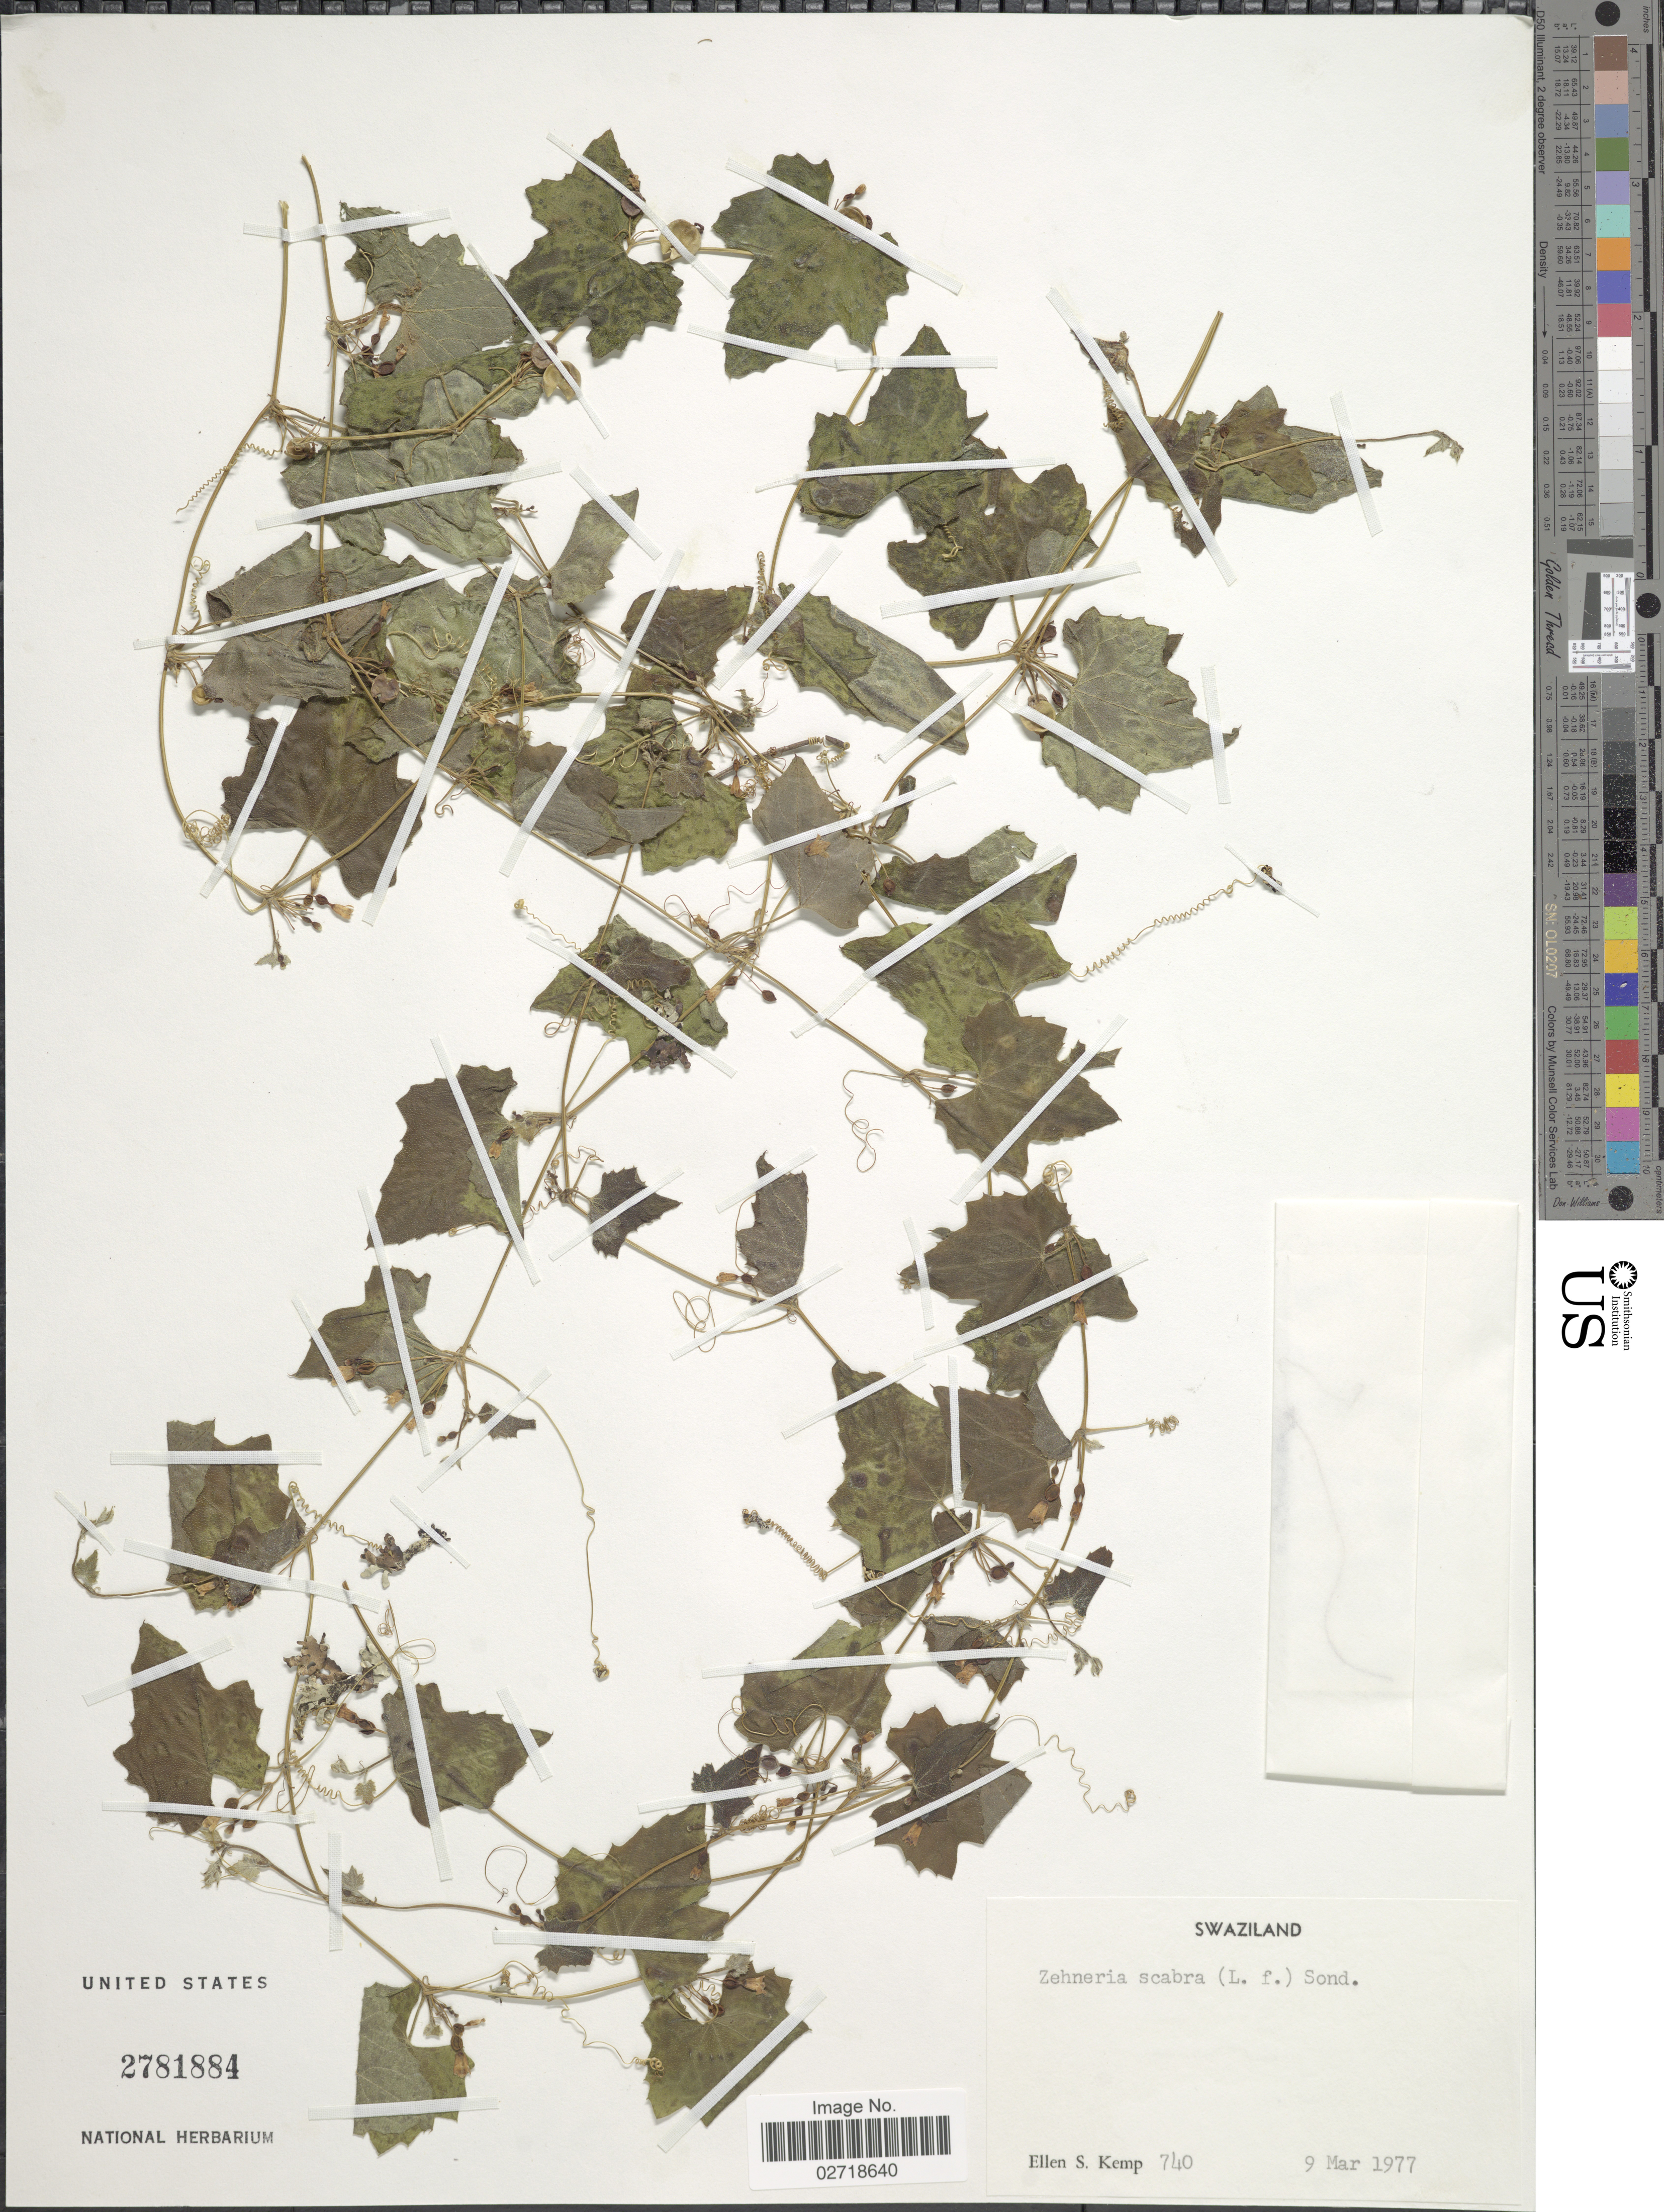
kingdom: Plantae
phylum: Tracheophyta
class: Magnoliopsida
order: Cucurbitales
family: Cucurbitaceae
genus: Zehneria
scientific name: Zehneria scabra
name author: (L. f.) Sond.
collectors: E. S. Kemp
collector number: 740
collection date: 1977-03-09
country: Eswatini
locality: Swaziland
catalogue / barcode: US 2781884